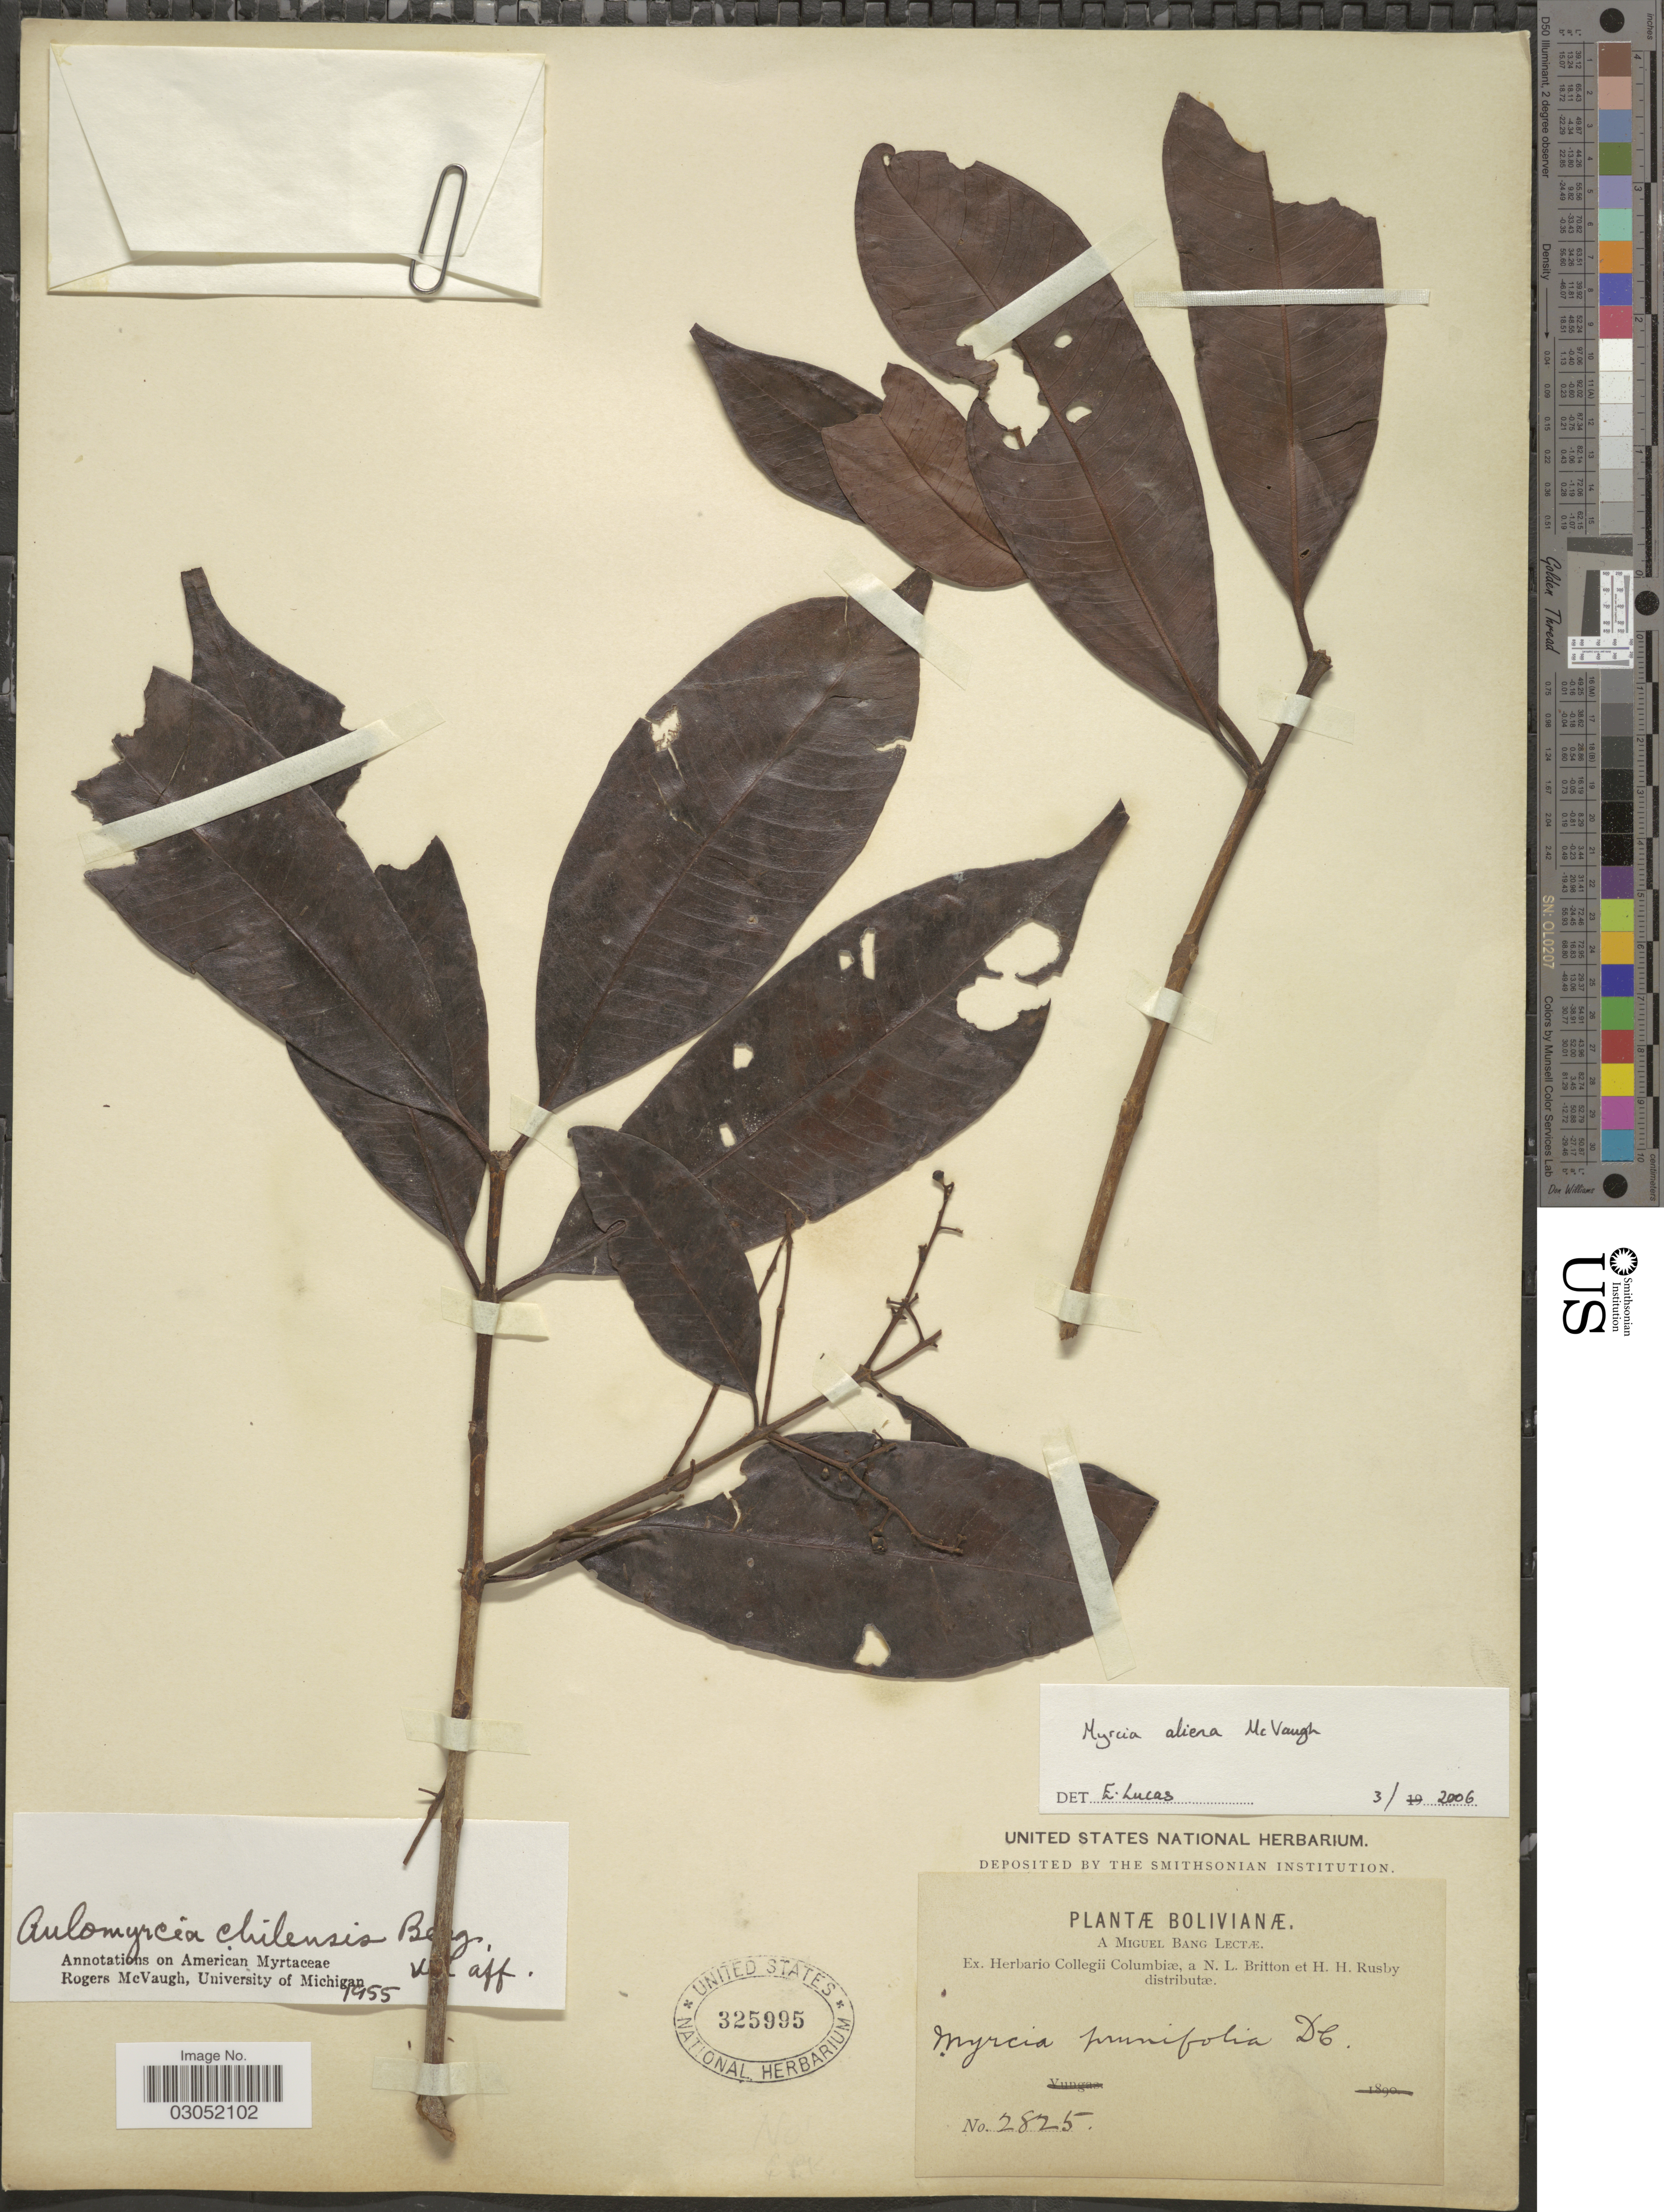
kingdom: Plantae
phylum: Tracheophyta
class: Magnoliopsida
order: Myrtales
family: Myrtaceae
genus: Myrcia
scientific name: Myrcia aliena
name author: McVaugh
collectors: M. Bang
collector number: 2825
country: Bolivia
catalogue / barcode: US 325995